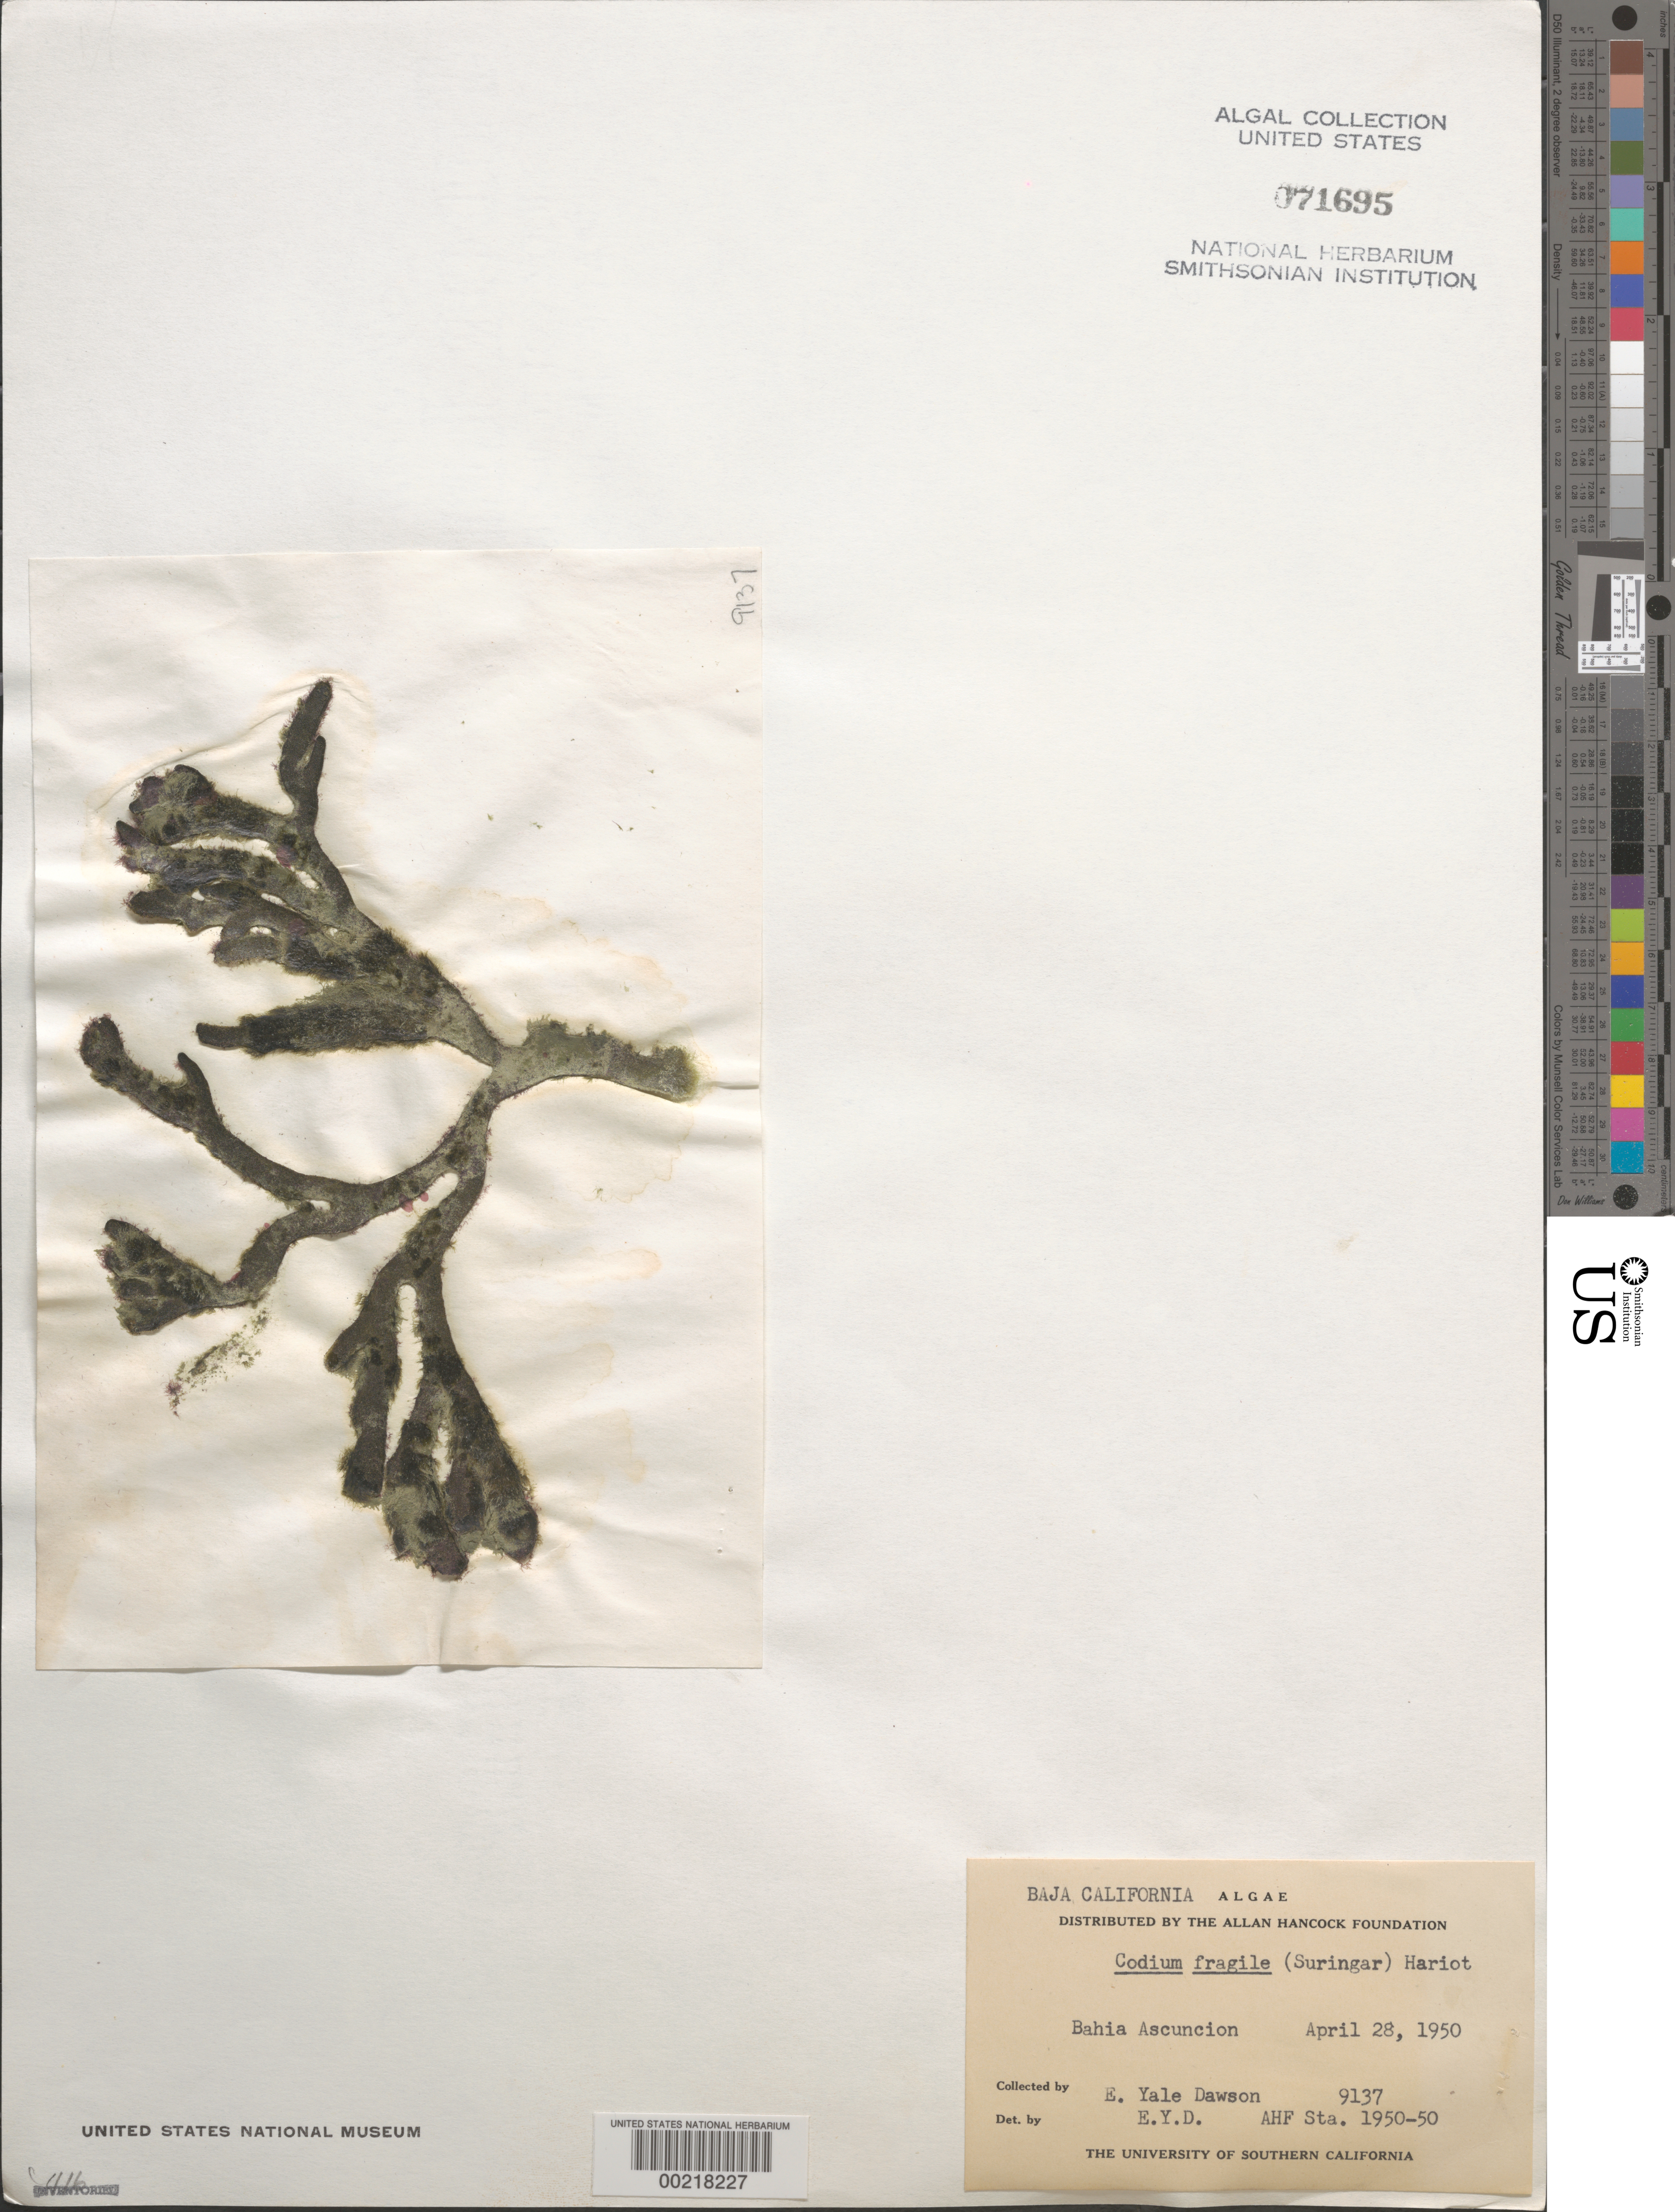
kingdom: Plantae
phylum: Chlorophyta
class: Ulvophyceae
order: Bryopsidales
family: Codiaceae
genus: Codium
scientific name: Codium fragile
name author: (Suringar) P. Hariot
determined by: Dawson, E. Y.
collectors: E. Y. Dawson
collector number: EYD 9137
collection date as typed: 28 Apr 1950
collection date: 1950-04-28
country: Mexico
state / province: Baja California Sur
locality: Bahia Asuncion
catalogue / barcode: US 71695